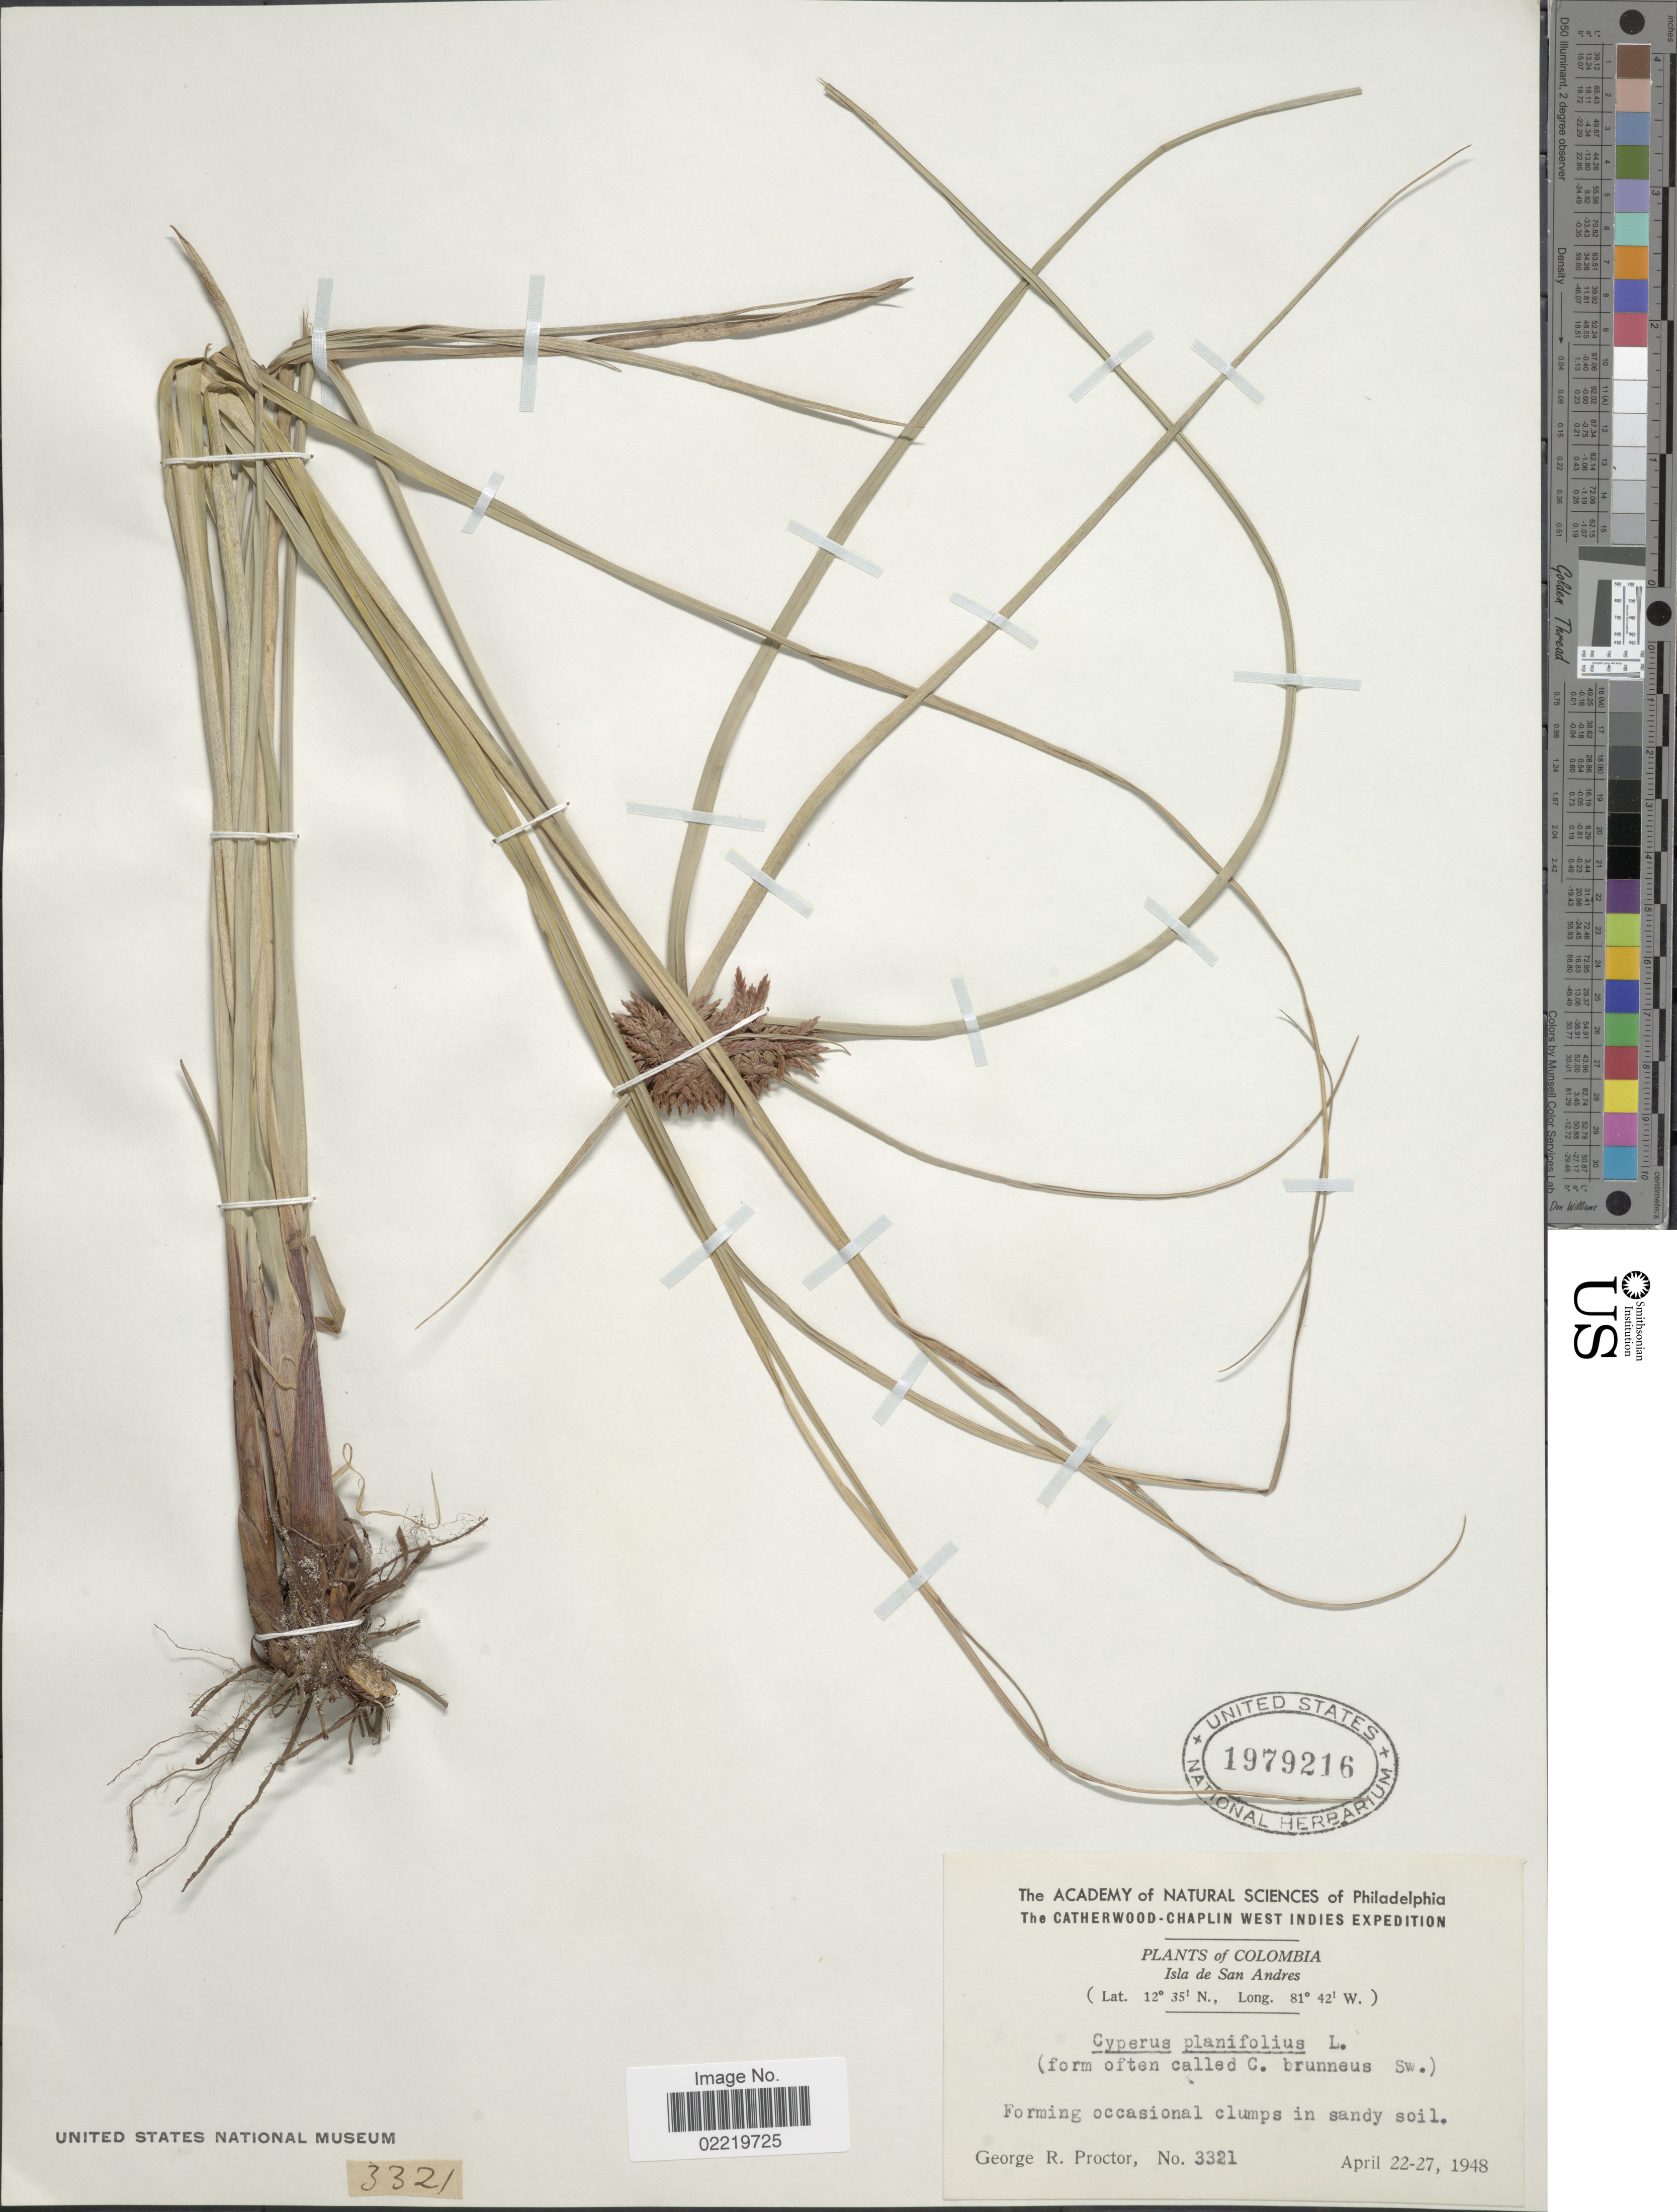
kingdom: Plantae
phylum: Tracheophyta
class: Liliopsida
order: Poales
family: Cyperaceae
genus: Cyperus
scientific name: Cyperus planifolius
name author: Rich.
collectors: G. Proctor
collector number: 3321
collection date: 1948-04-22/1948-04-27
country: Colombia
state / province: San Andres y Providencia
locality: The Catherwood-Chaplin West Indies, Isla de San Andres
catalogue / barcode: US 1979216